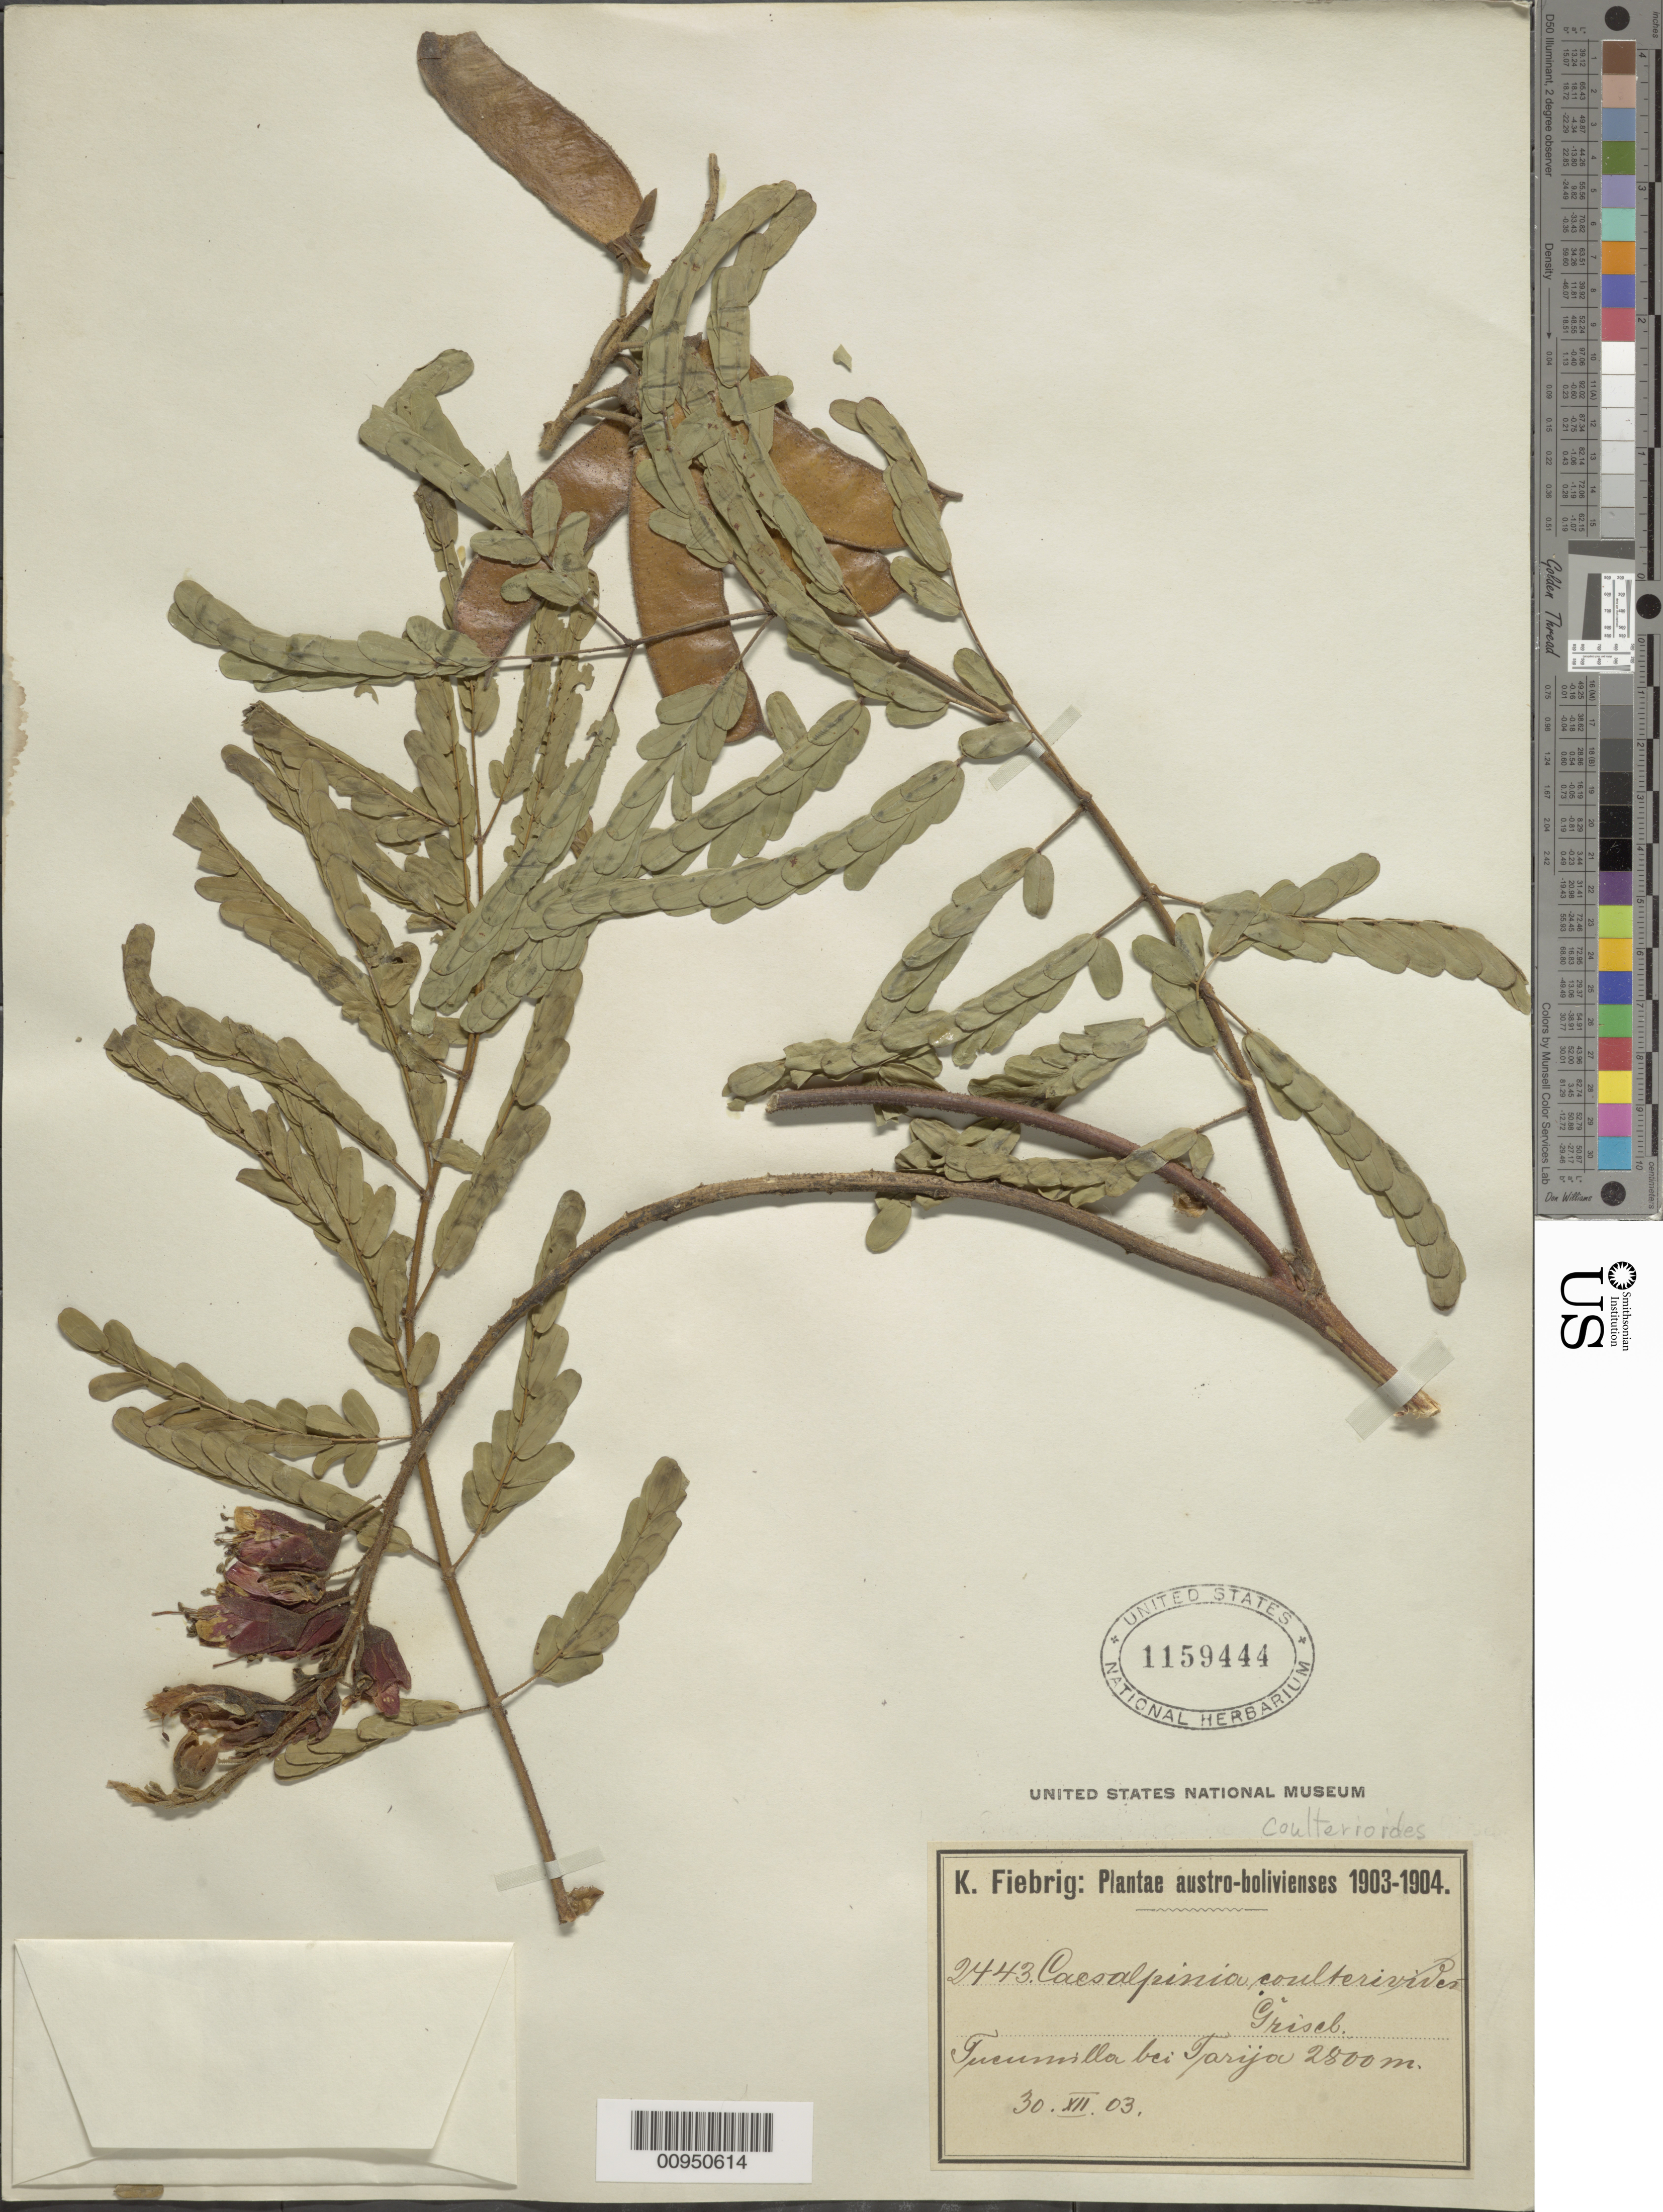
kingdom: Plantae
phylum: Tracheophyta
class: Magnoliopsida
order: Fabales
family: Fabaceae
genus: Erythrostemon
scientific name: Erythrostemon coulterioides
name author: (Griseb.) Gagnon & G.P. Lewis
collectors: K. Fiebrig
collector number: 2443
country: Bolivia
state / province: Tarija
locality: Tucumvilla near Tarija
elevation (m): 2800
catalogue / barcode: US 1159444